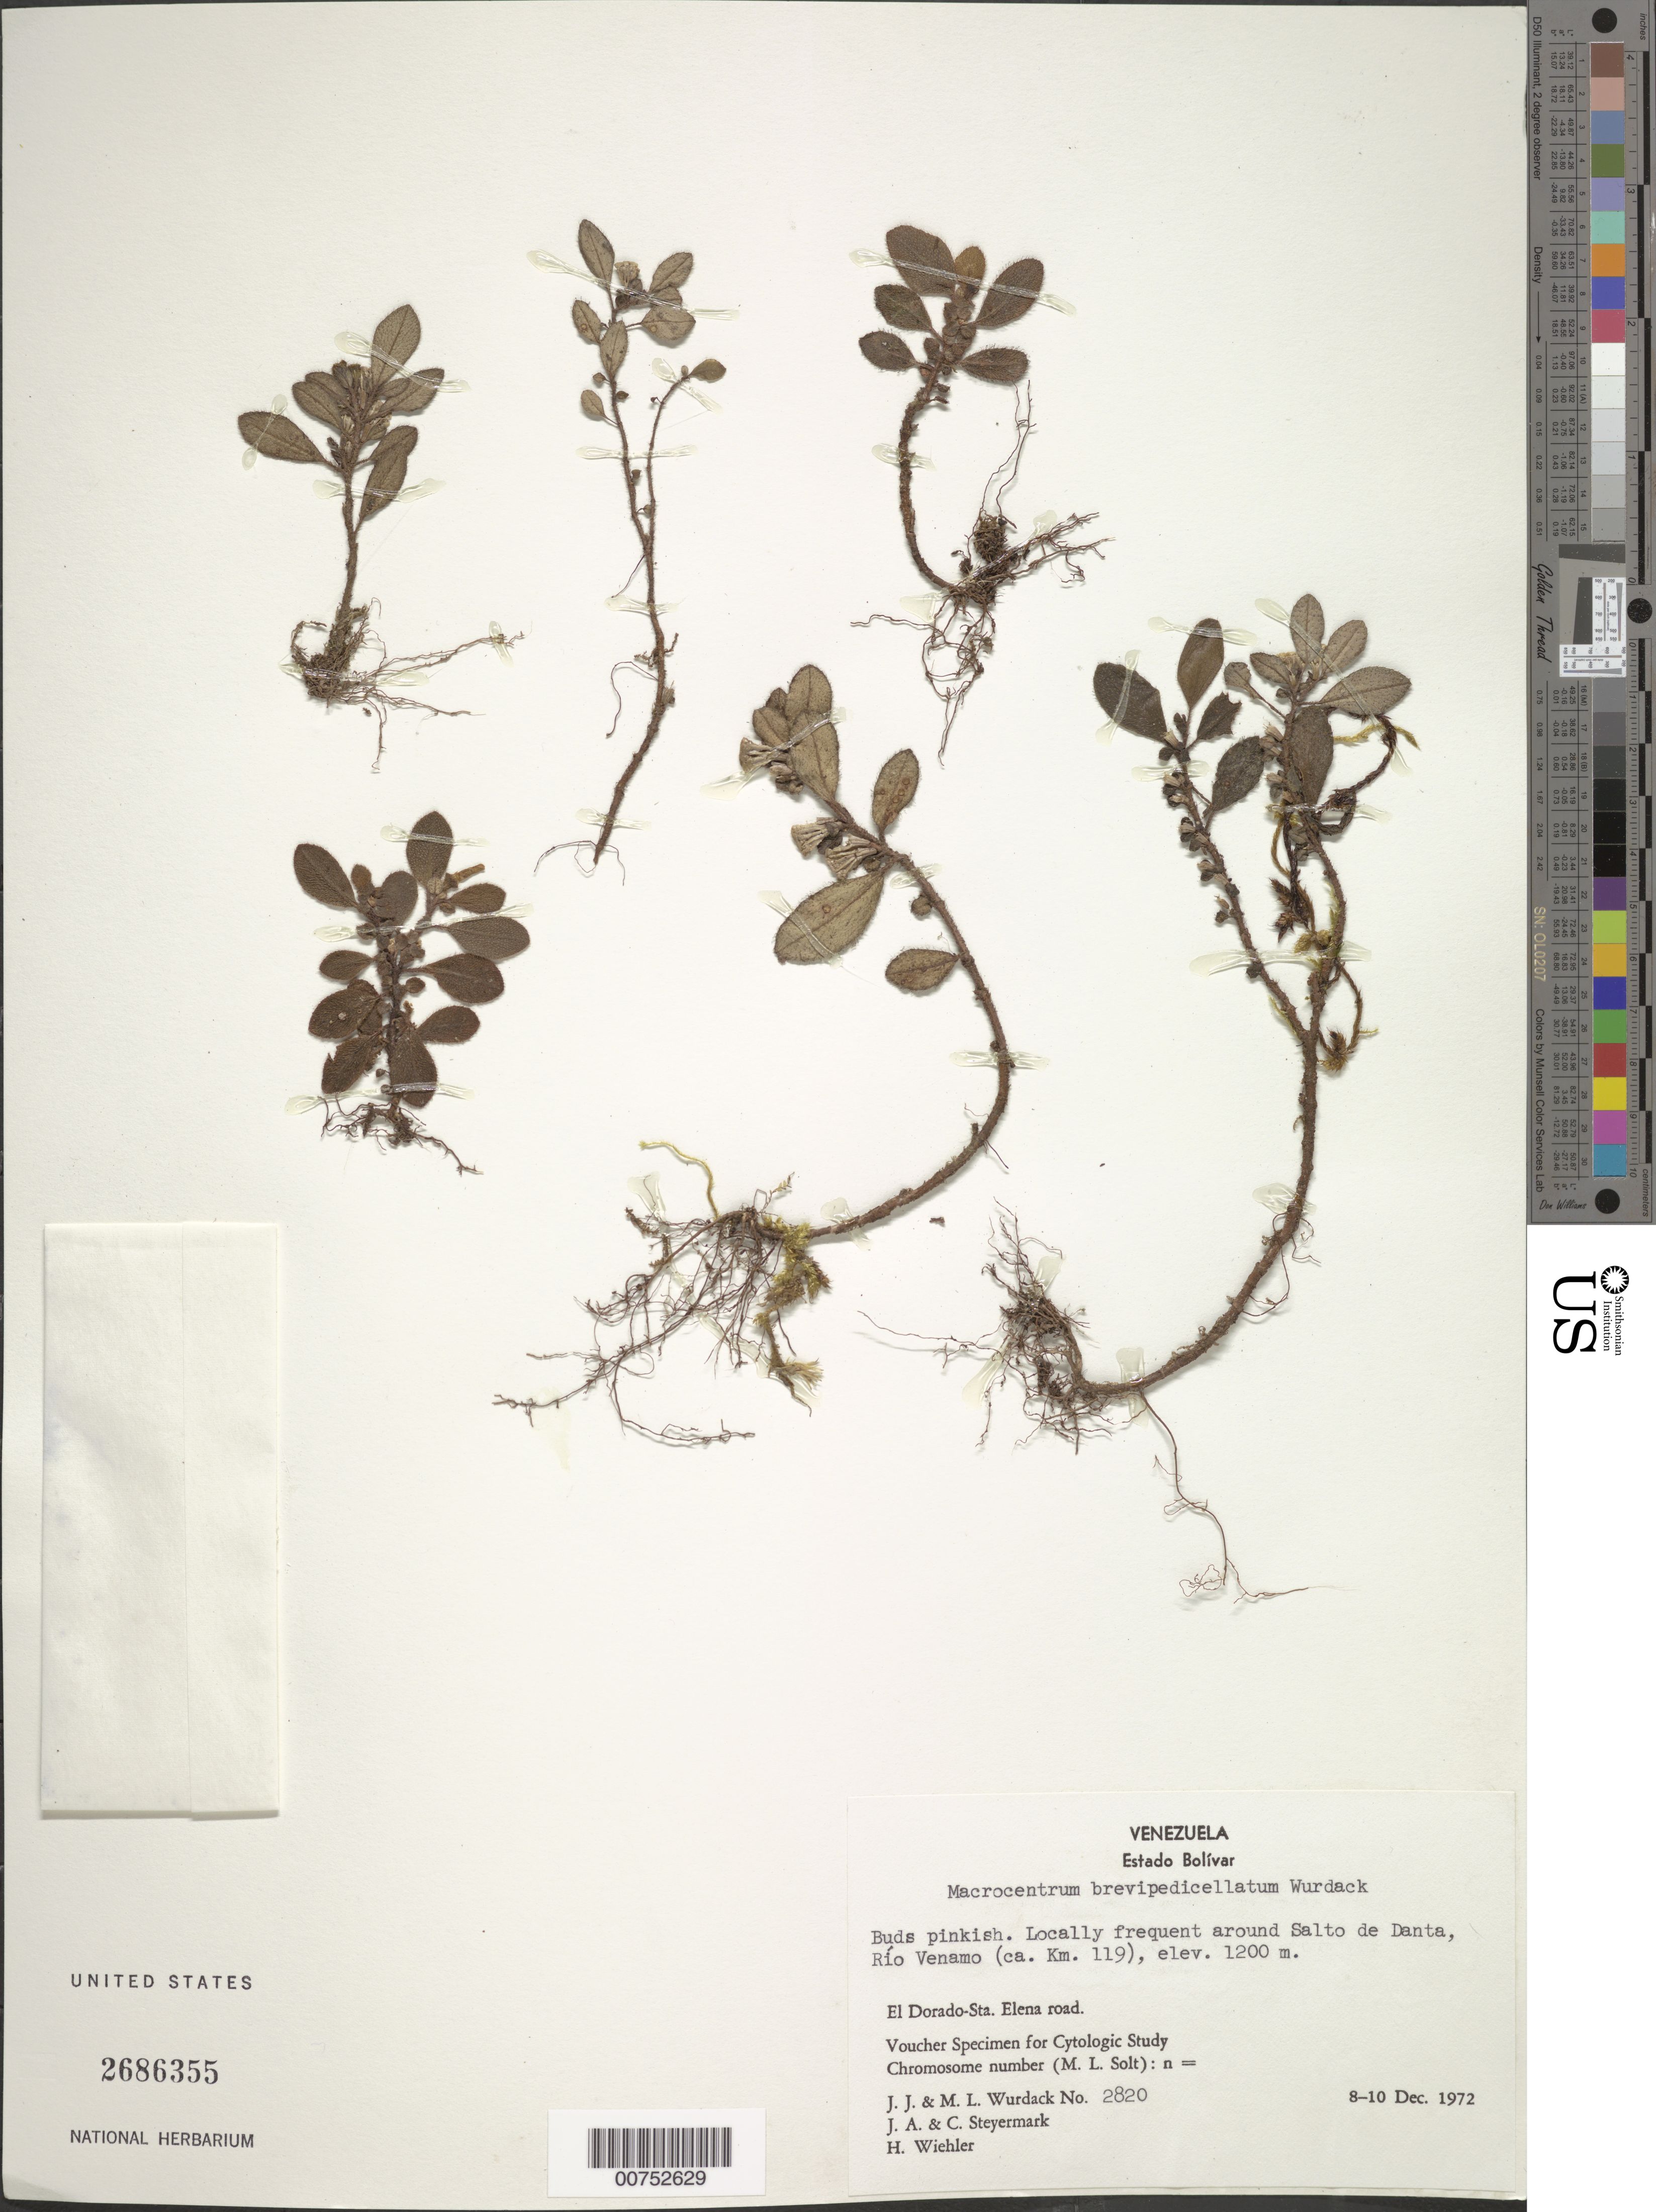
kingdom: Plantae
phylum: Tracheophyta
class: Magnoliopsida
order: Myrtales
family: Melastomataceae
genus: Macrocentrum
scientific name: Macrocentrum brevipedicellatum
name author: Wurdack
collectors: J. J. Wurdack, M. L. Wurdack, J. Steyermark & C. Steyermark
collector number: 2820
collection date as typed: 8-Dec-72 to 10-Dec-72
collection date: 1972-12-08/1972-12-10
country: Venezuela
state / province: Bolívar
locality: Salto de Danta, Río Venamo, km 119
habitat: Around salto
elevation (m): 1200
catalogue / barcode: US 2686355